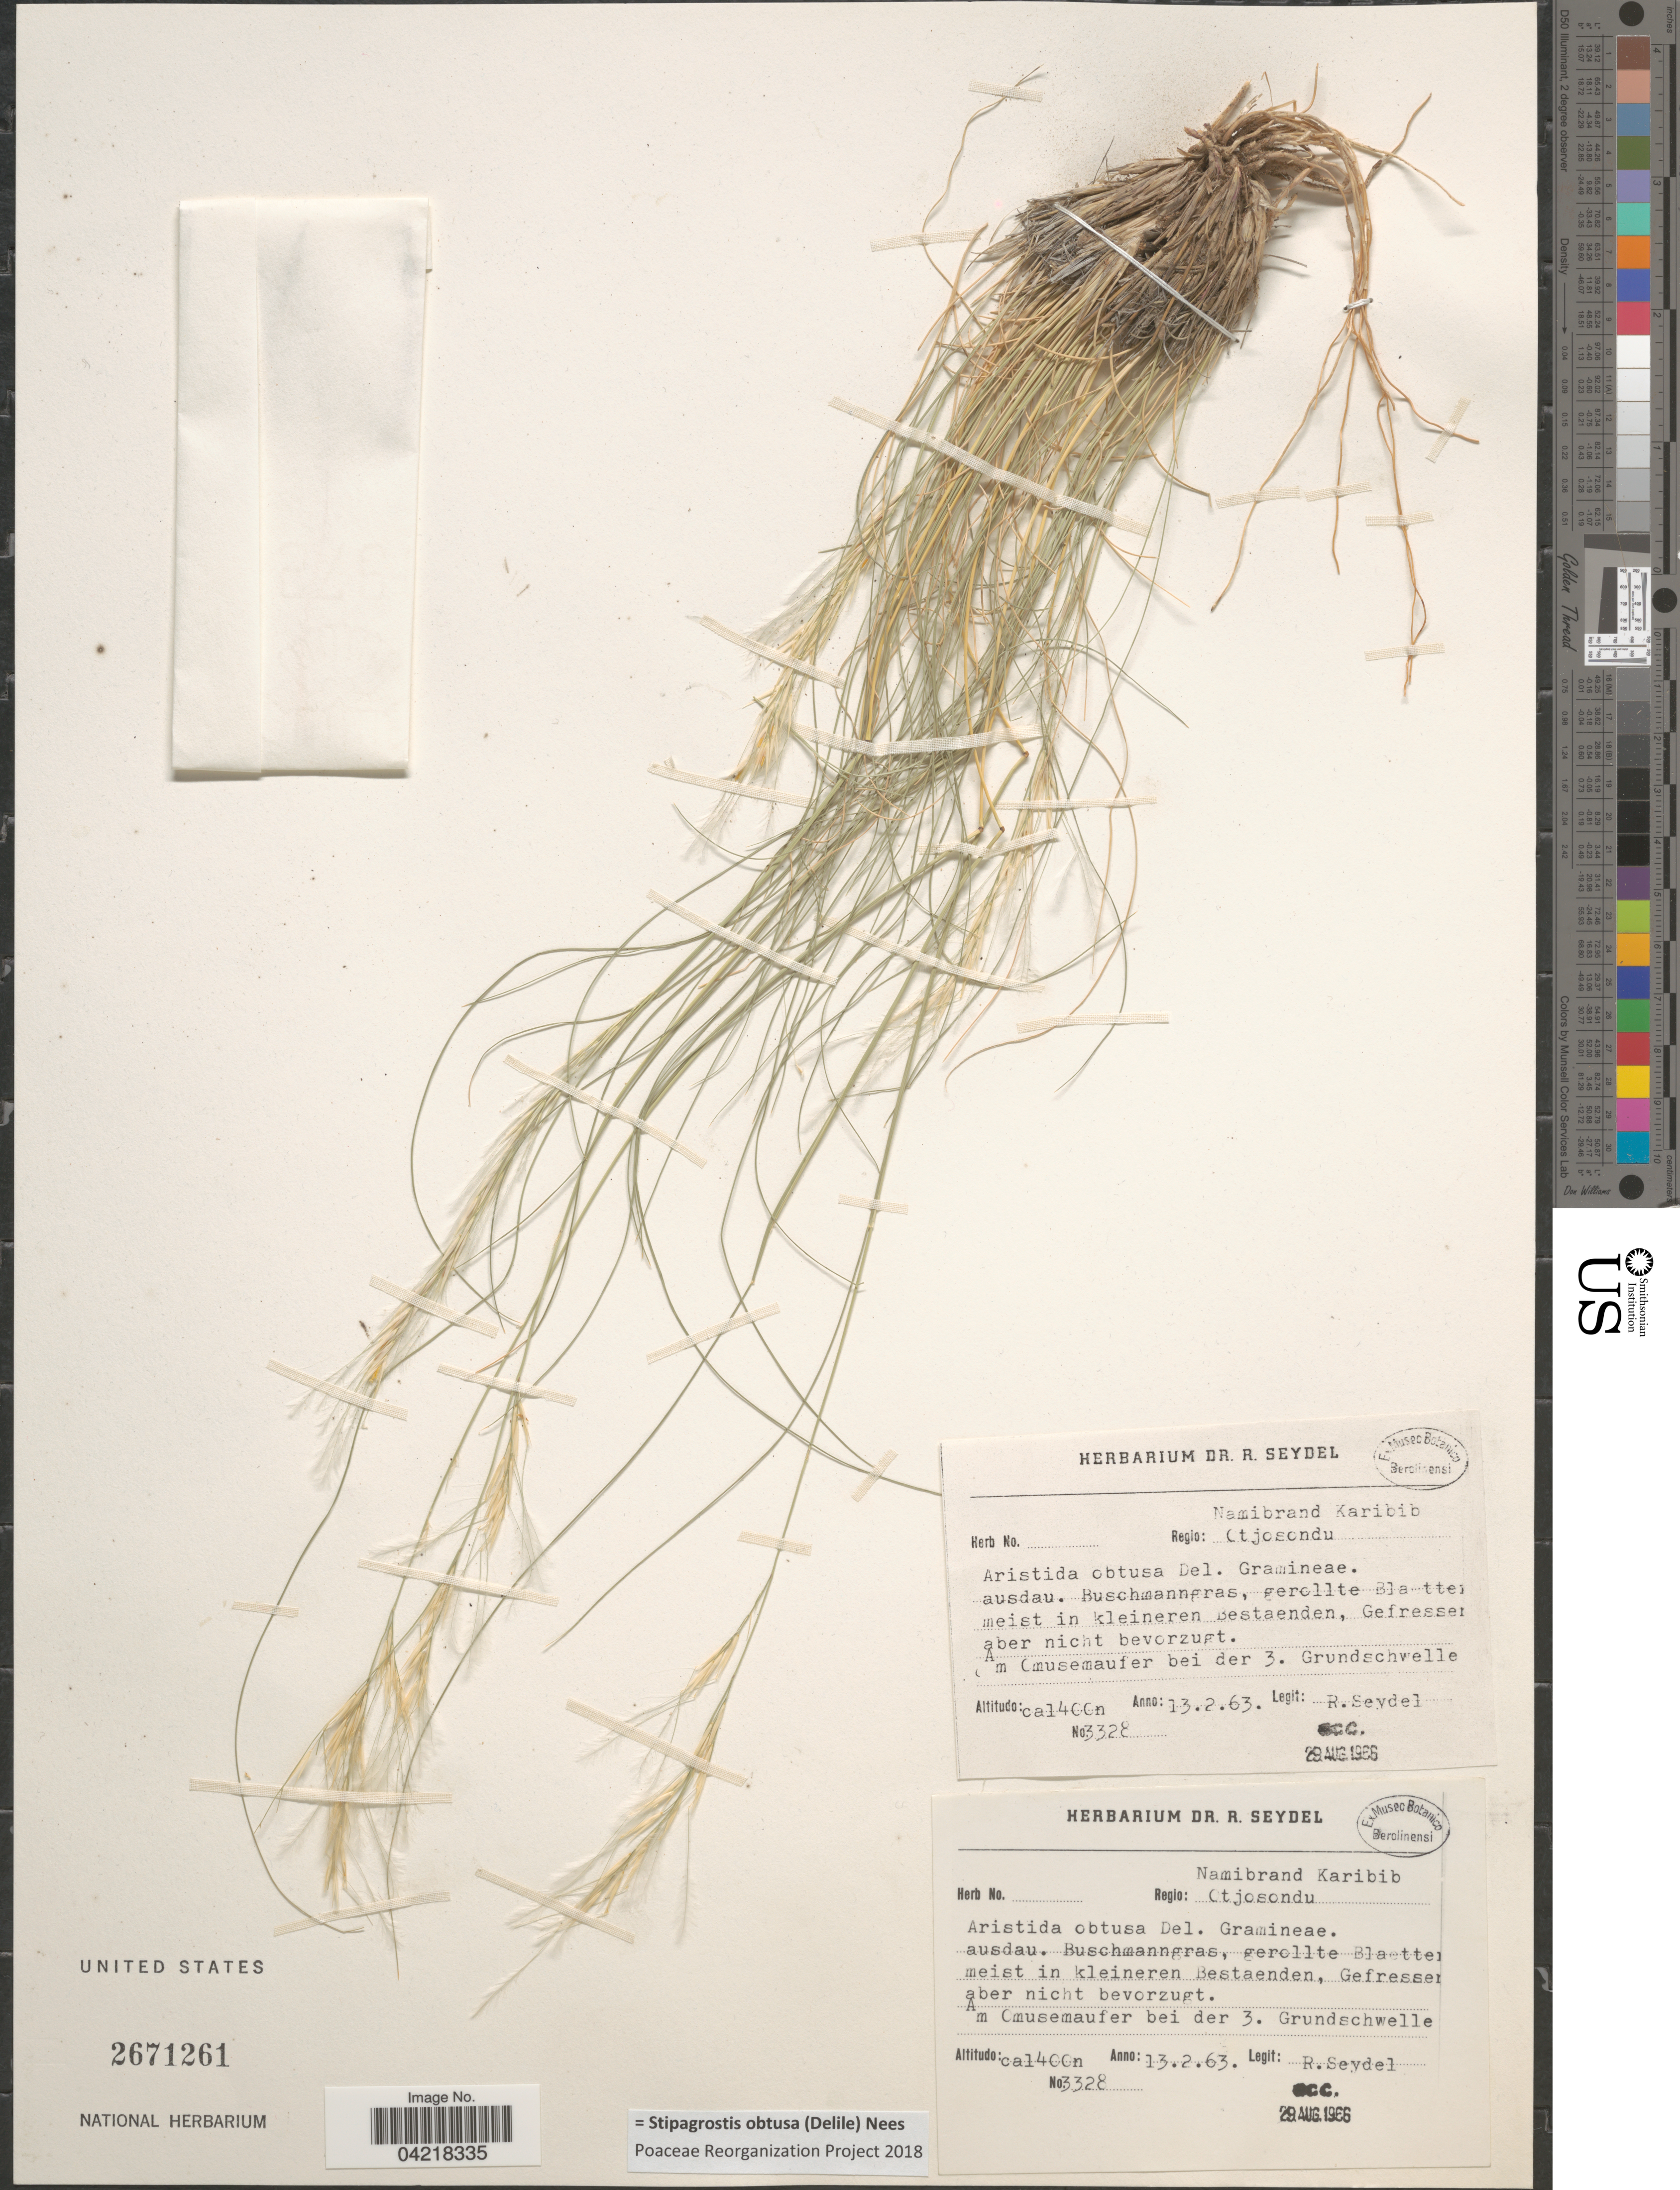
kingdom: Plantae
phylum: Tracheophyta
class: Liliopsida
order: Poales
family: Poaceae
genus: Stipagrostis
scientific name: Stipagrostis obtusa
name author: (Delile) Nees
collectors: R. Seydel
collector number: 3328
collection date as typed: Transcribed d/m/y: 13/2/63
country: Namibia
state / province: Otjozondjupa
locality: Regio: Namibrand Karibib. Otjosondu. Am Omusemaufer bei der 3. Grundschwelle.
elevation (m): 1400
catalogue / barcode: US 2671261